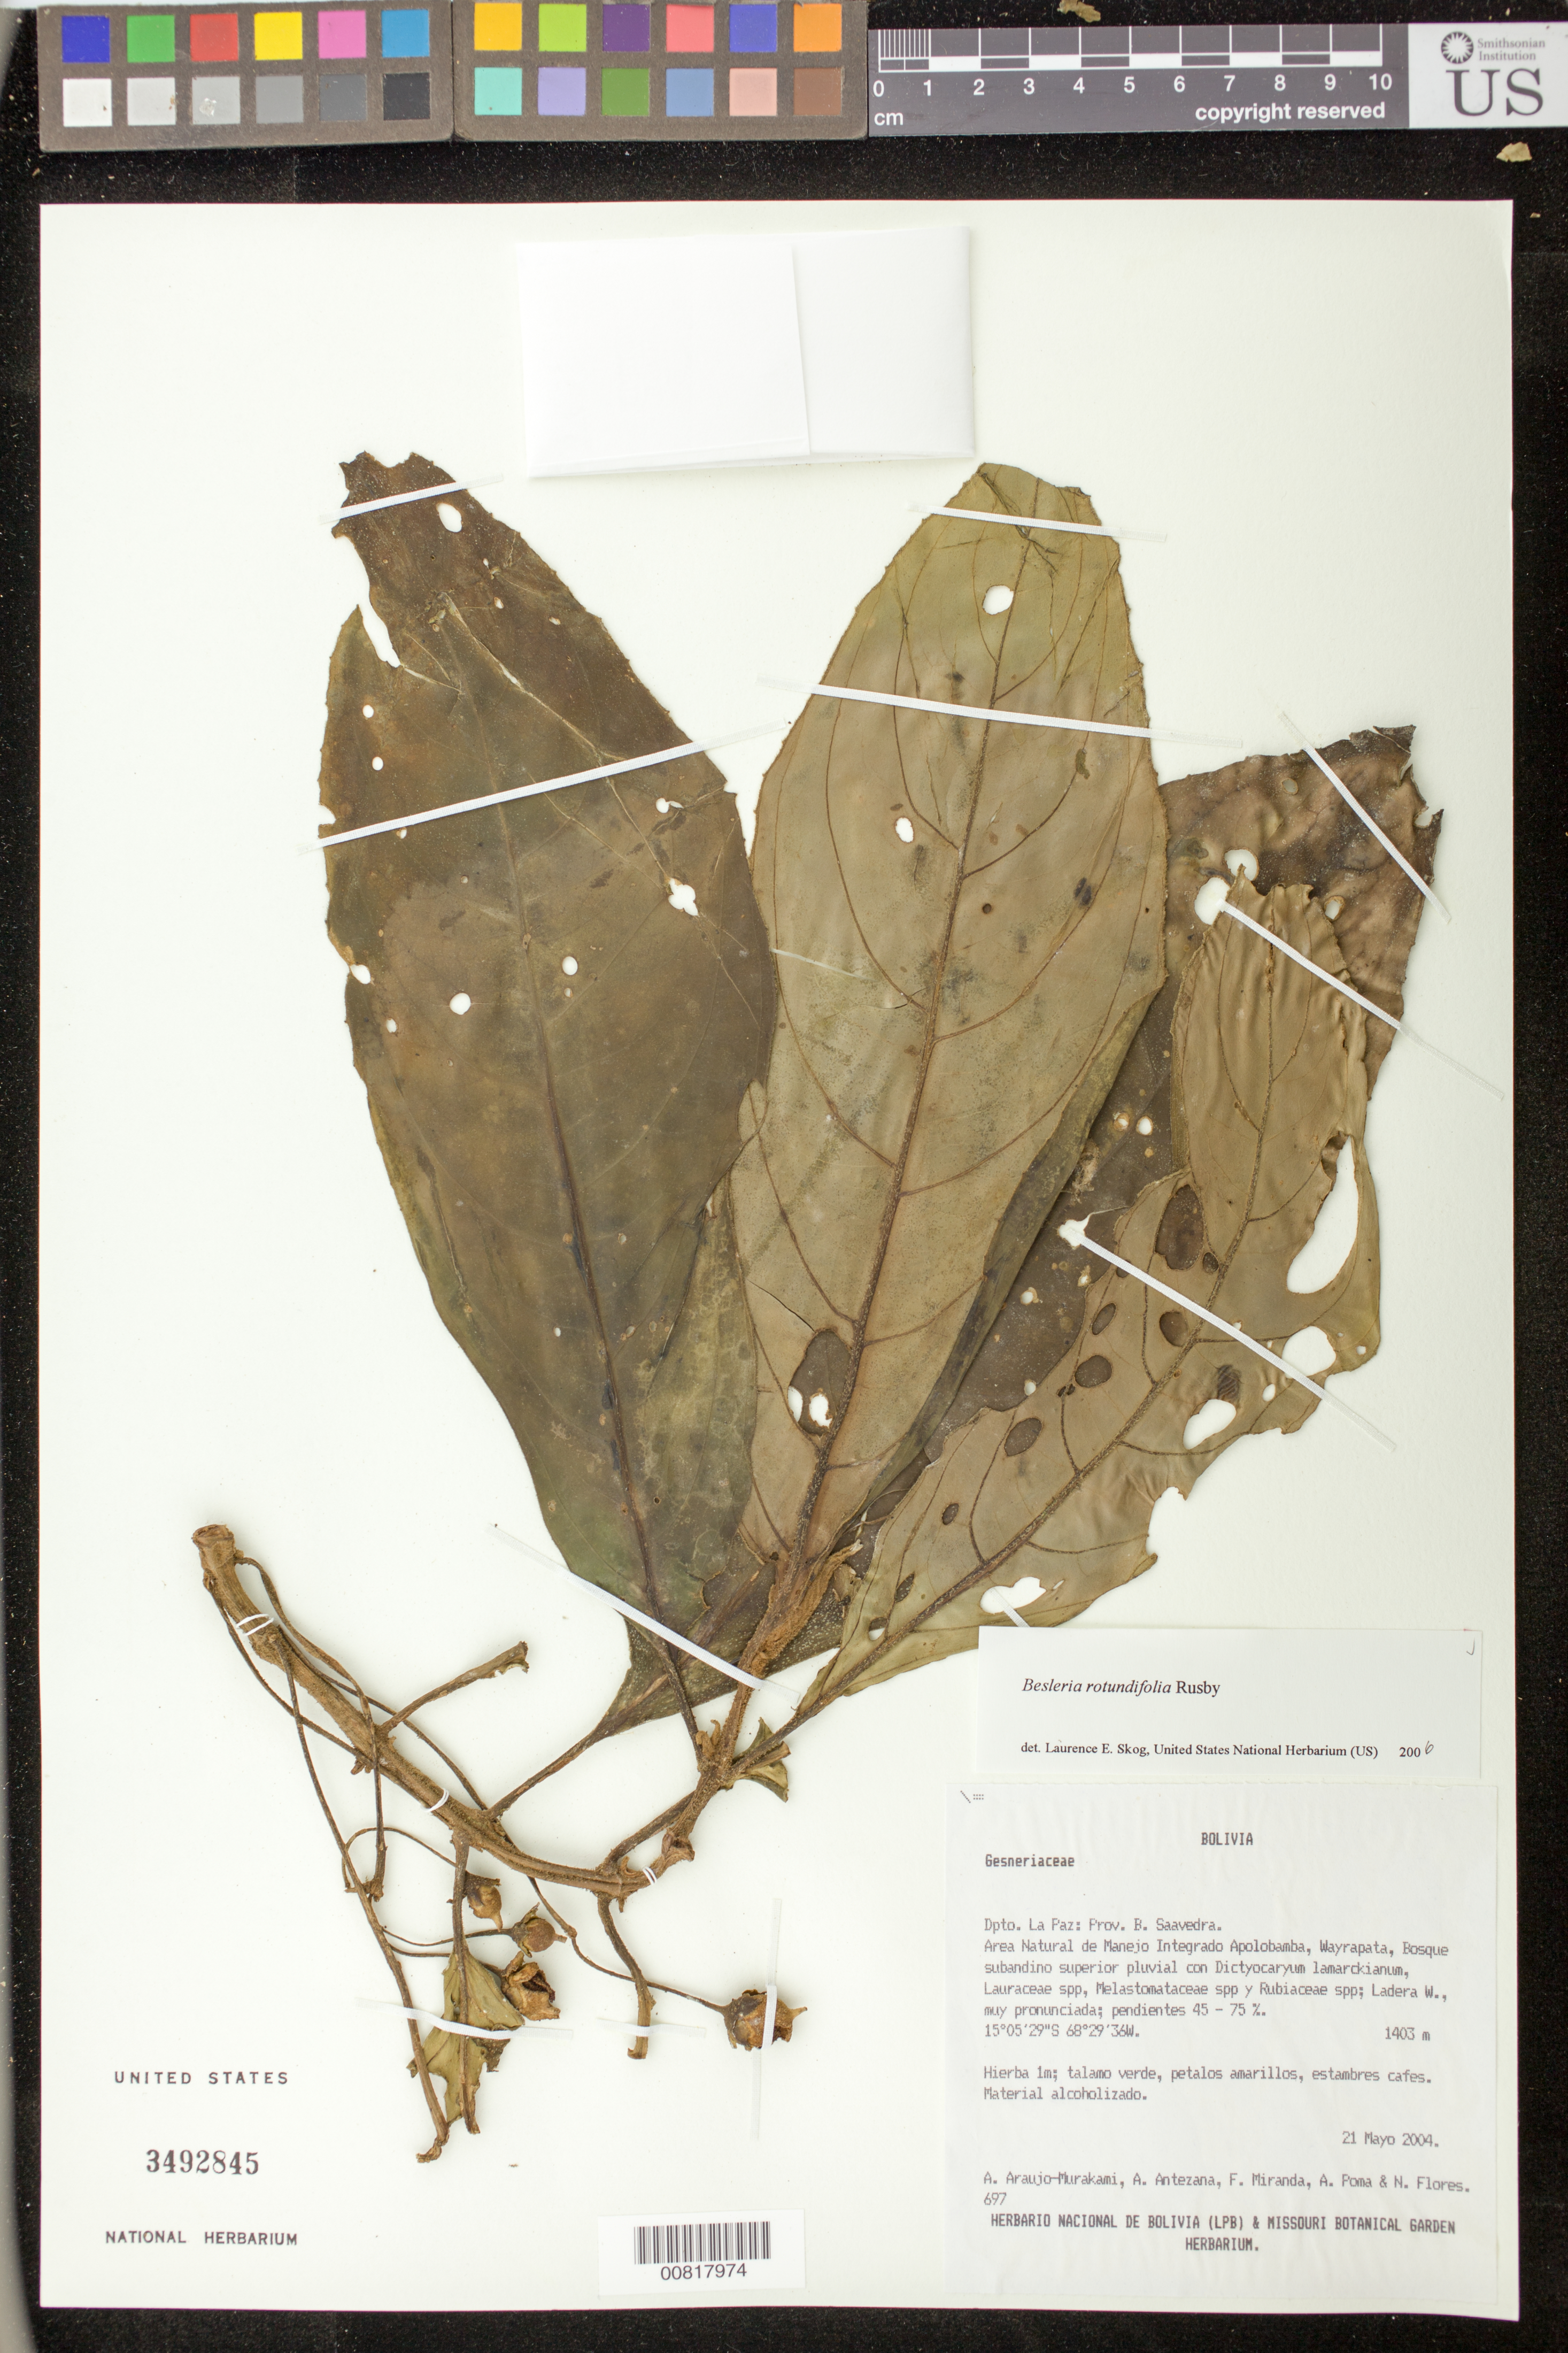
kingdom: Plantae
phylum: Tracheophyta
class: Magnoliopsida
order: Lamiales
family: Gesneriaceae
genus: Besleria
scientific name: Besleria rotundifolia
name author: Rusby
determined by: Skog, Laurence E.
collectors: A. Araujo-Murakami, A. Antezana, F. Miranda, A. Poma & N. Flores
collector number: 697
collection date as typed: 21 May 2004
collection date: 2004-05-21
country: Bolivia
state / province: La Paz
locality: Dpto. La Paz: Prov. B. Saavedra. Area Natural de Manejo Integrado Apolobamba, Wayrapata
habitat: Bosque subandino superior pluvial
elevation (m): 1403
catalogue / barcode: US 3492845